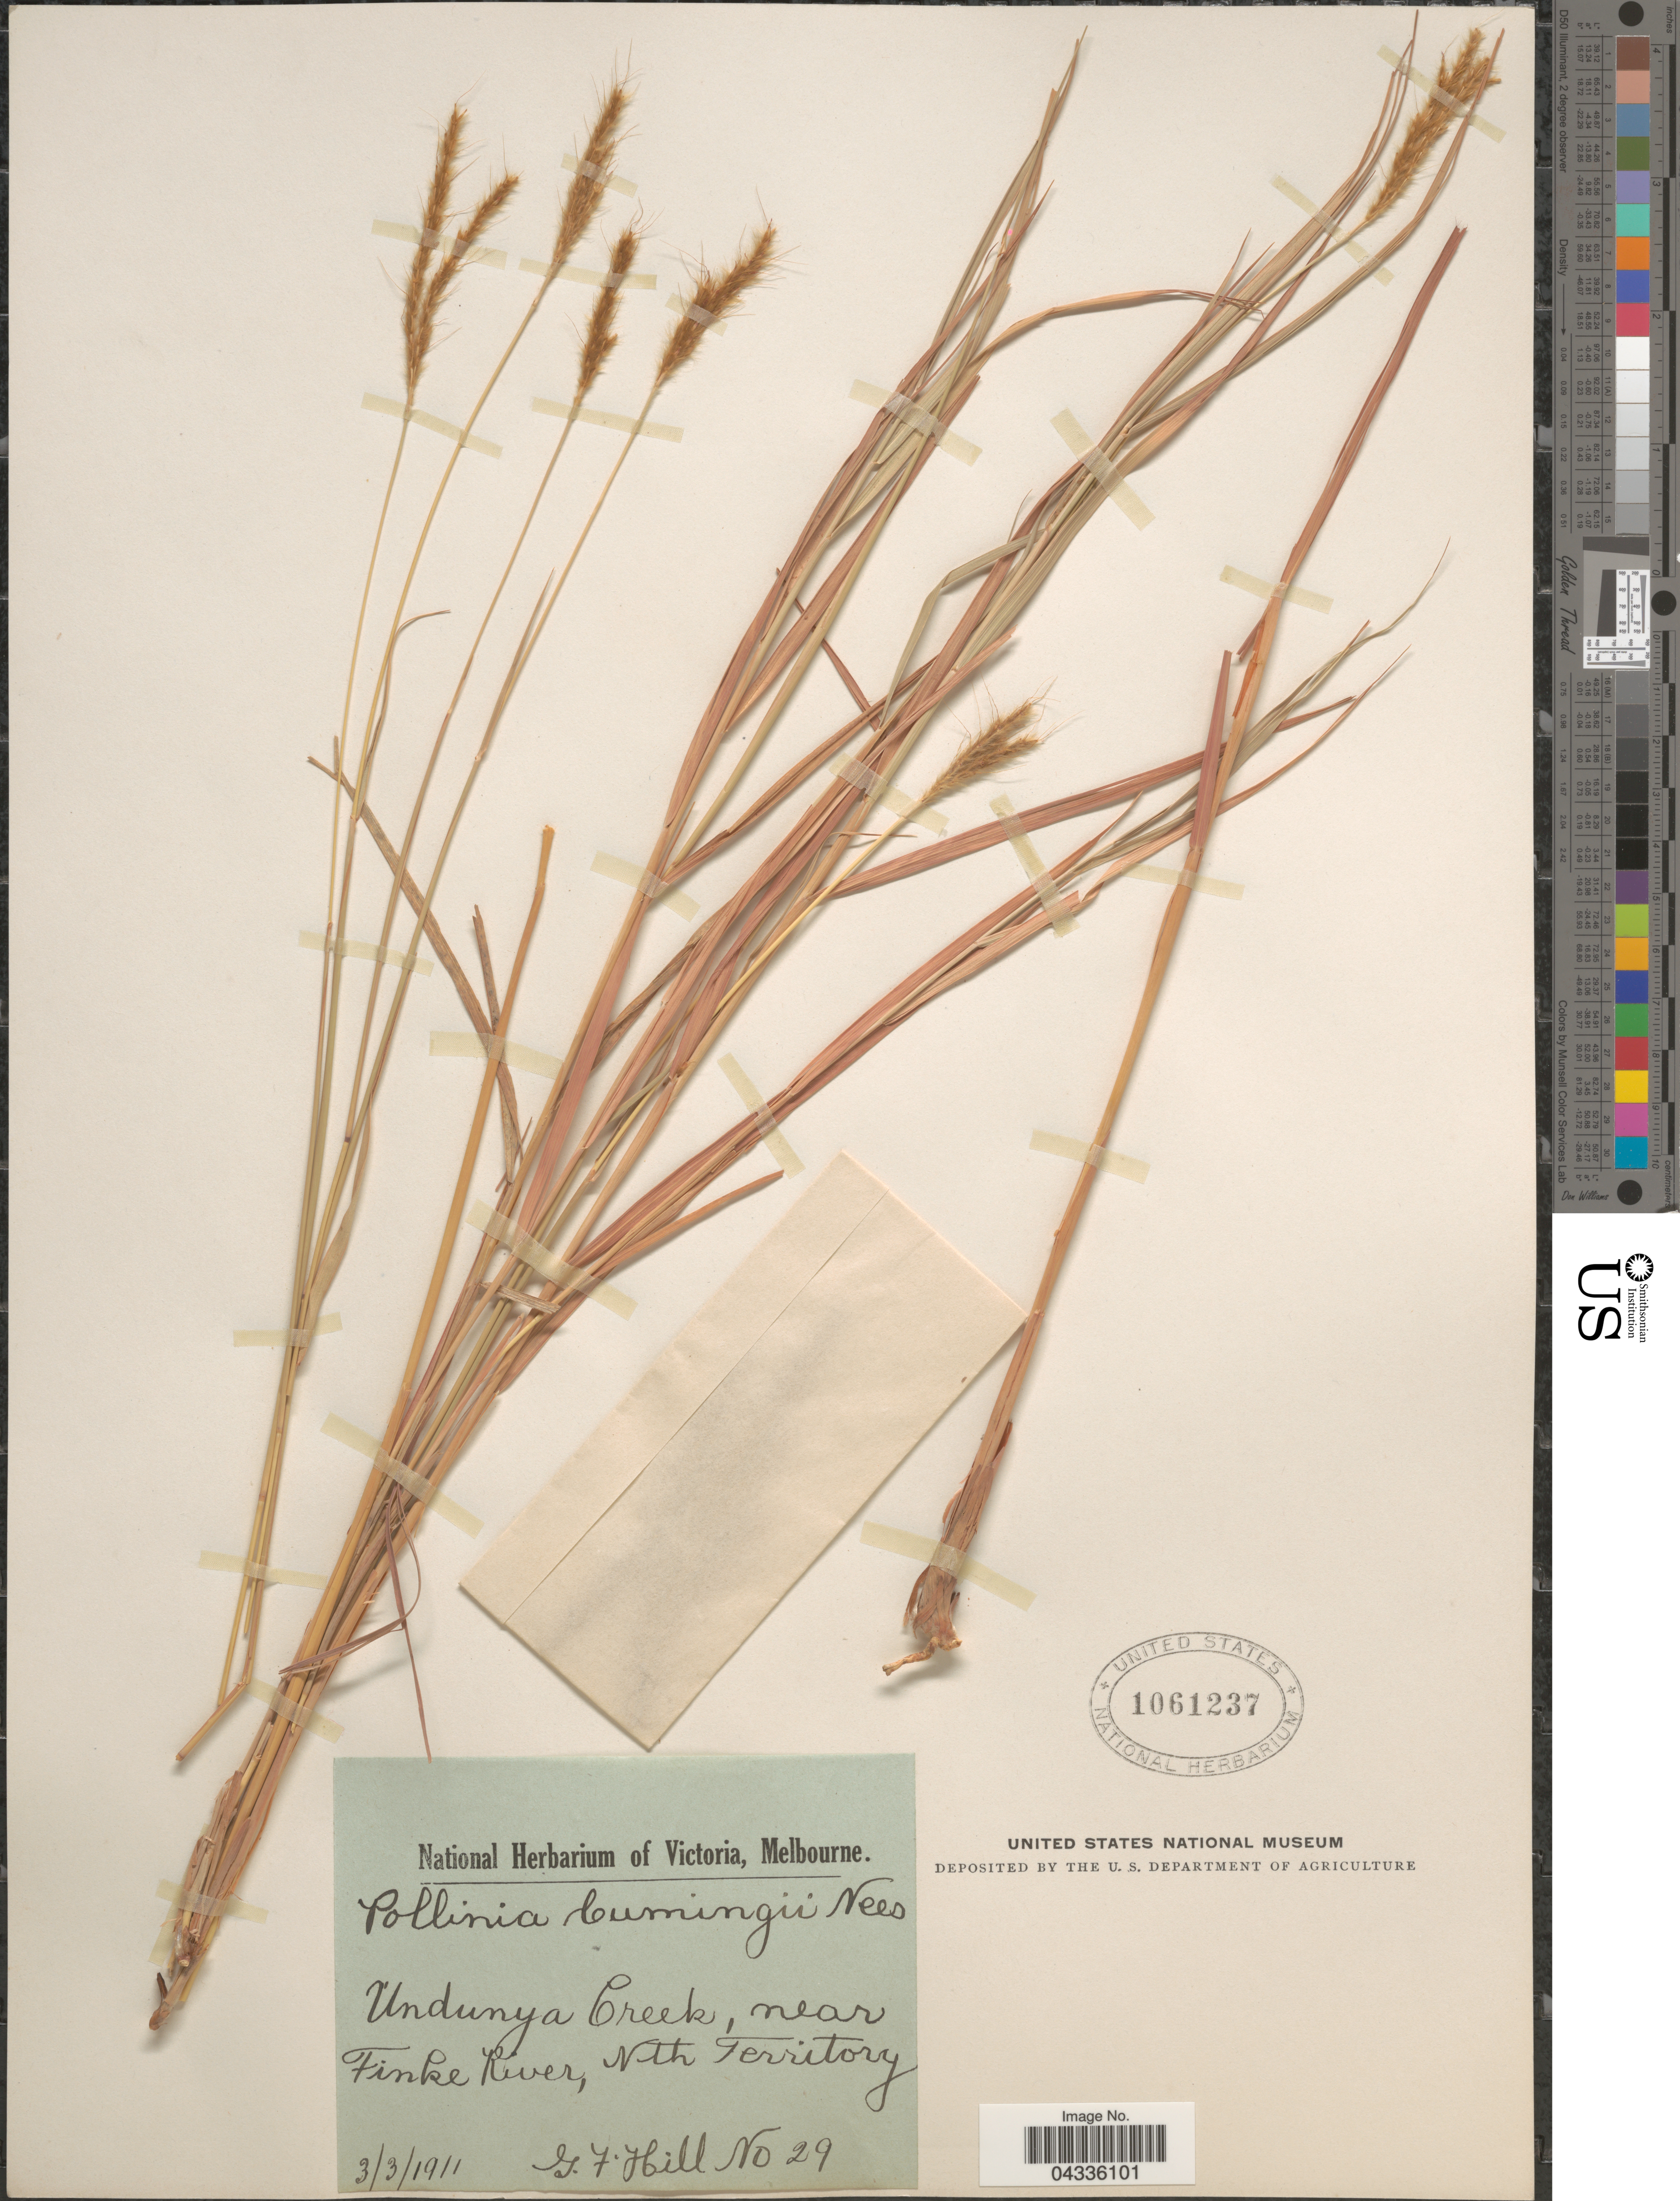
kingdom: Plantae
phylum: Tracheophyta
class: Liliopsida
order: Poales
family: Poaceae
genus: Eulalia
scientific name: Eulalia aurea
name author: (Bory) Kunth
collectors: G. Hill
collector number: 29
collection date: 1911-03-03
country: Australia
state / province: Northern Territory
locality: Undunya Creek, near Finke River.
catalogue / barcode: US 1061237